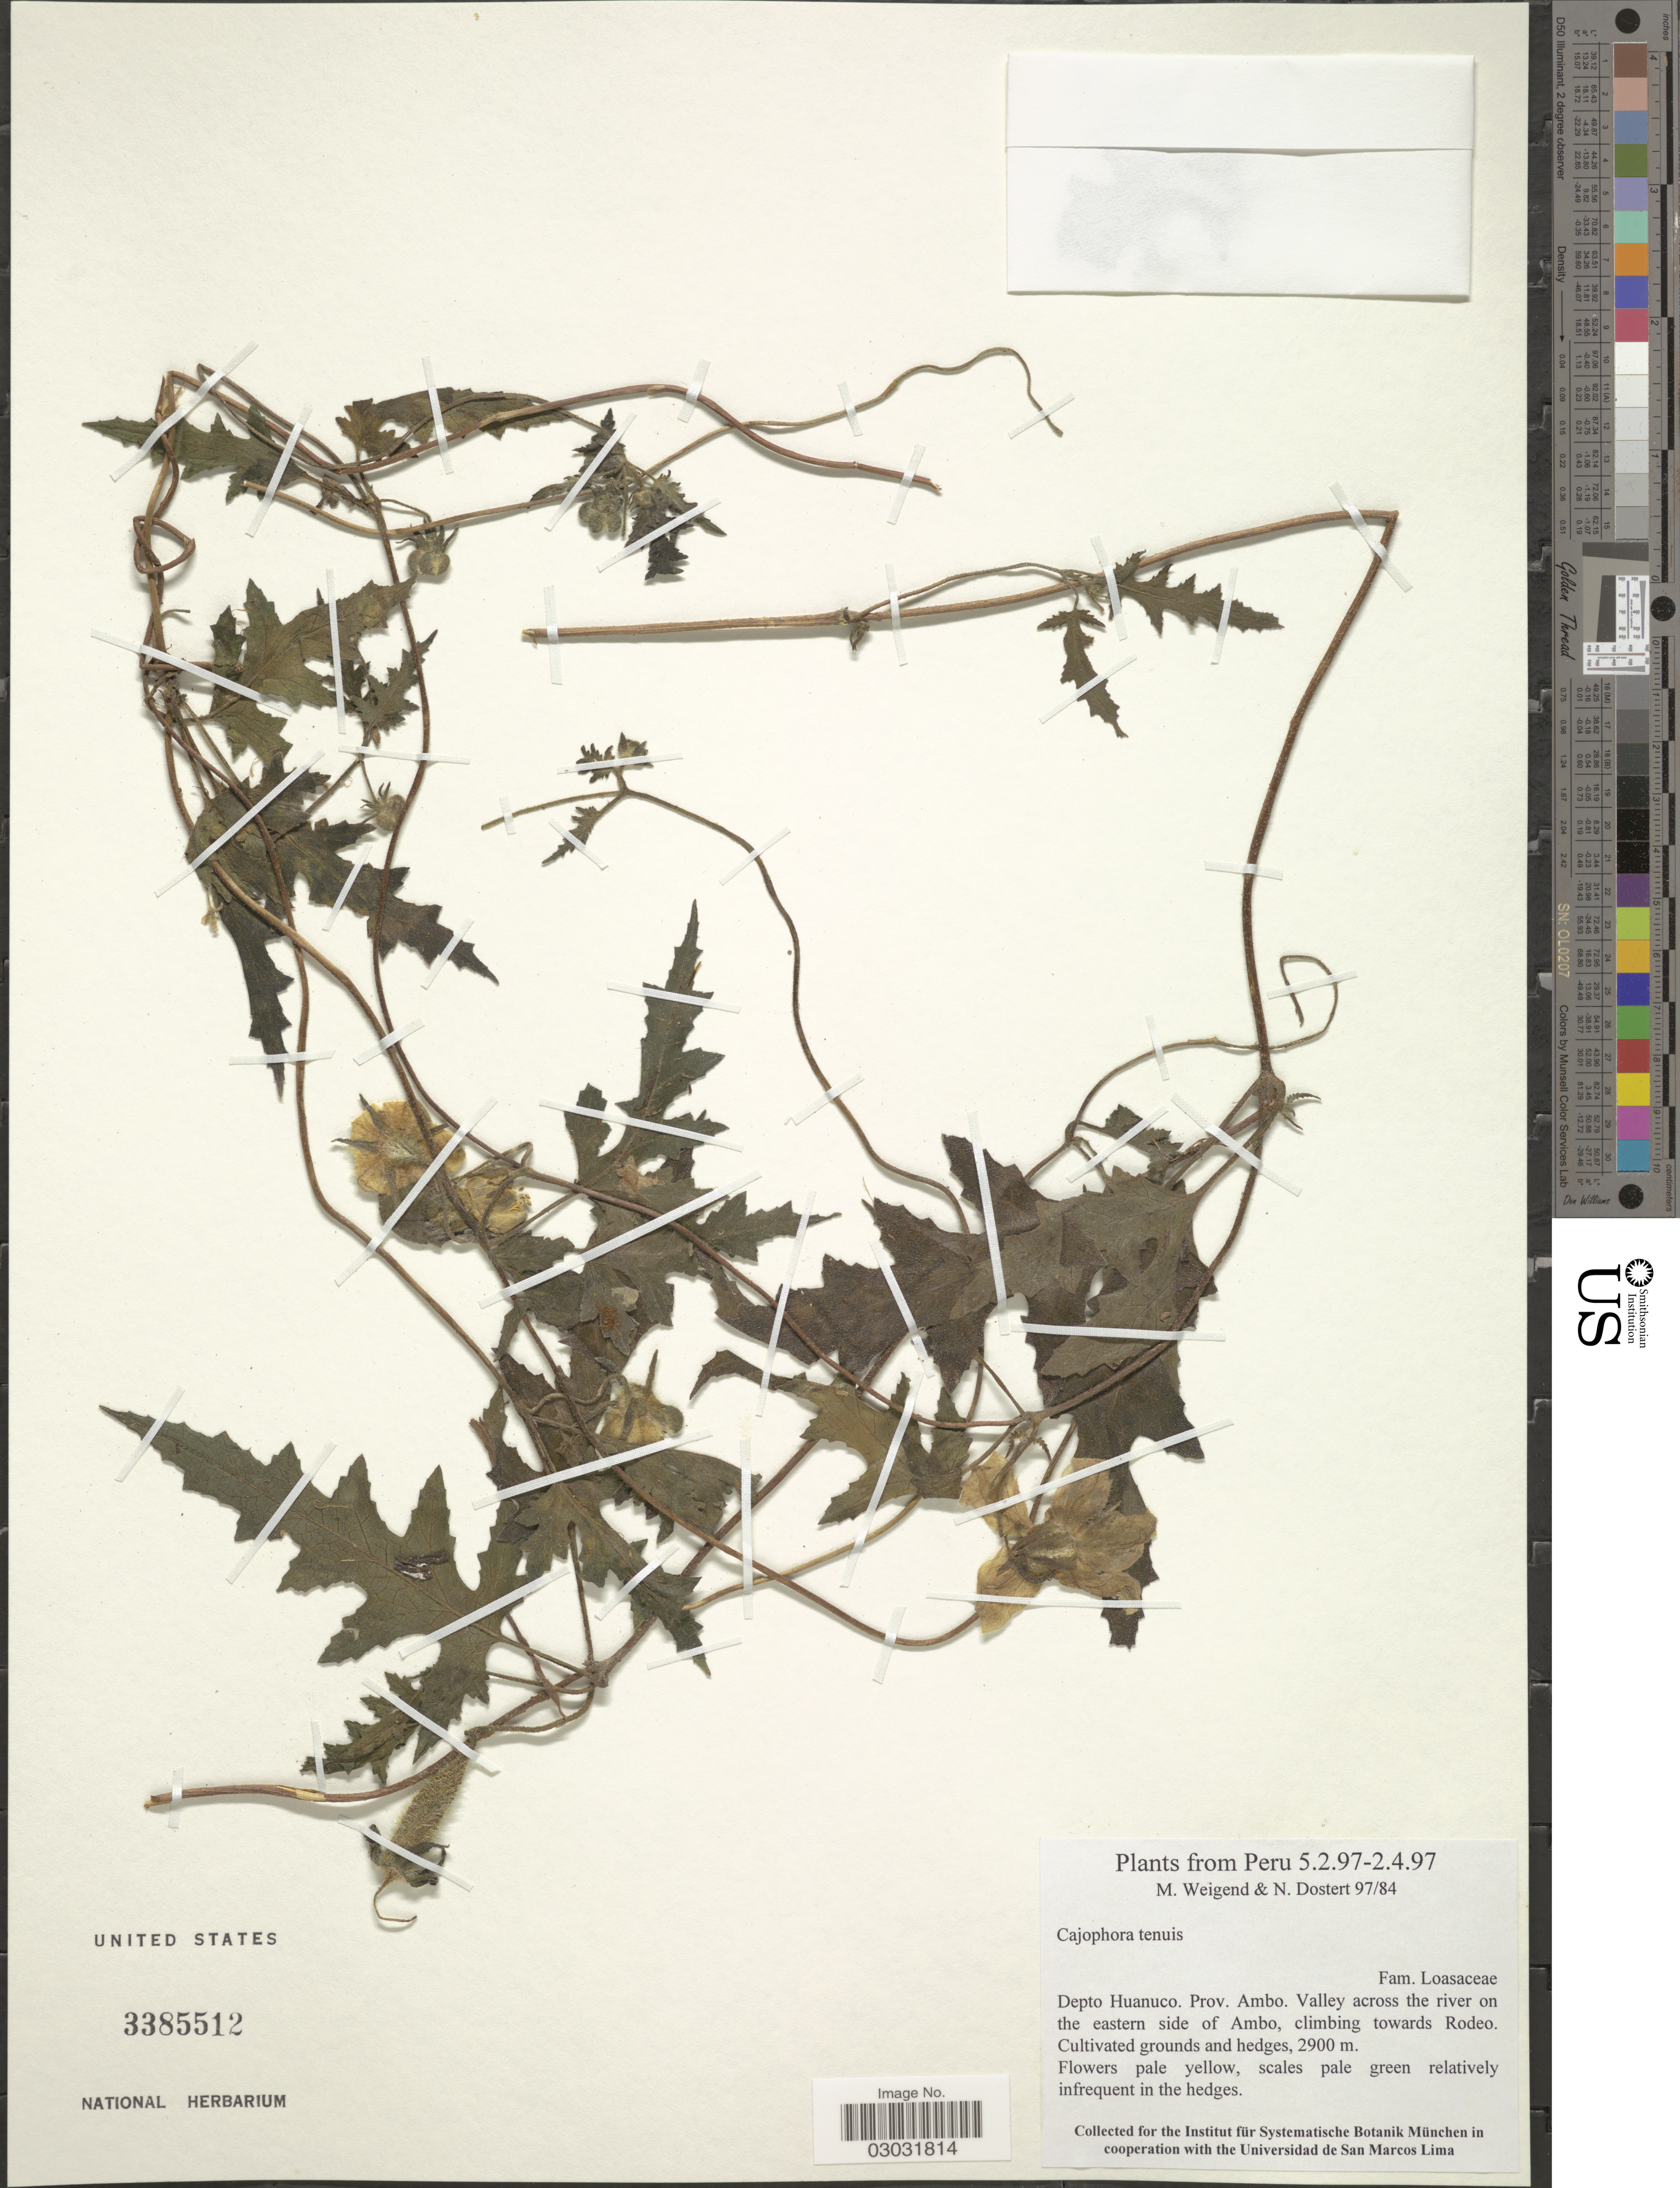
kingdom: Plantae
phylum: Tracheophyta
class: Magnoliopsida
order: Cornales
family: Loasaceae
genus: Caiophora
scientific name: Caiophora tenuis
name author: Killip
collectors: M. Weigend & N. Dostert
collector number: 97/84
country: Peru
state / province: Huánuco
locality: Prov. Ambo. Valley across the river on the eastern side of Ambo, climbing towards Rodeo.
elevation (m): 2900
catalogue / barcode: US 3385512